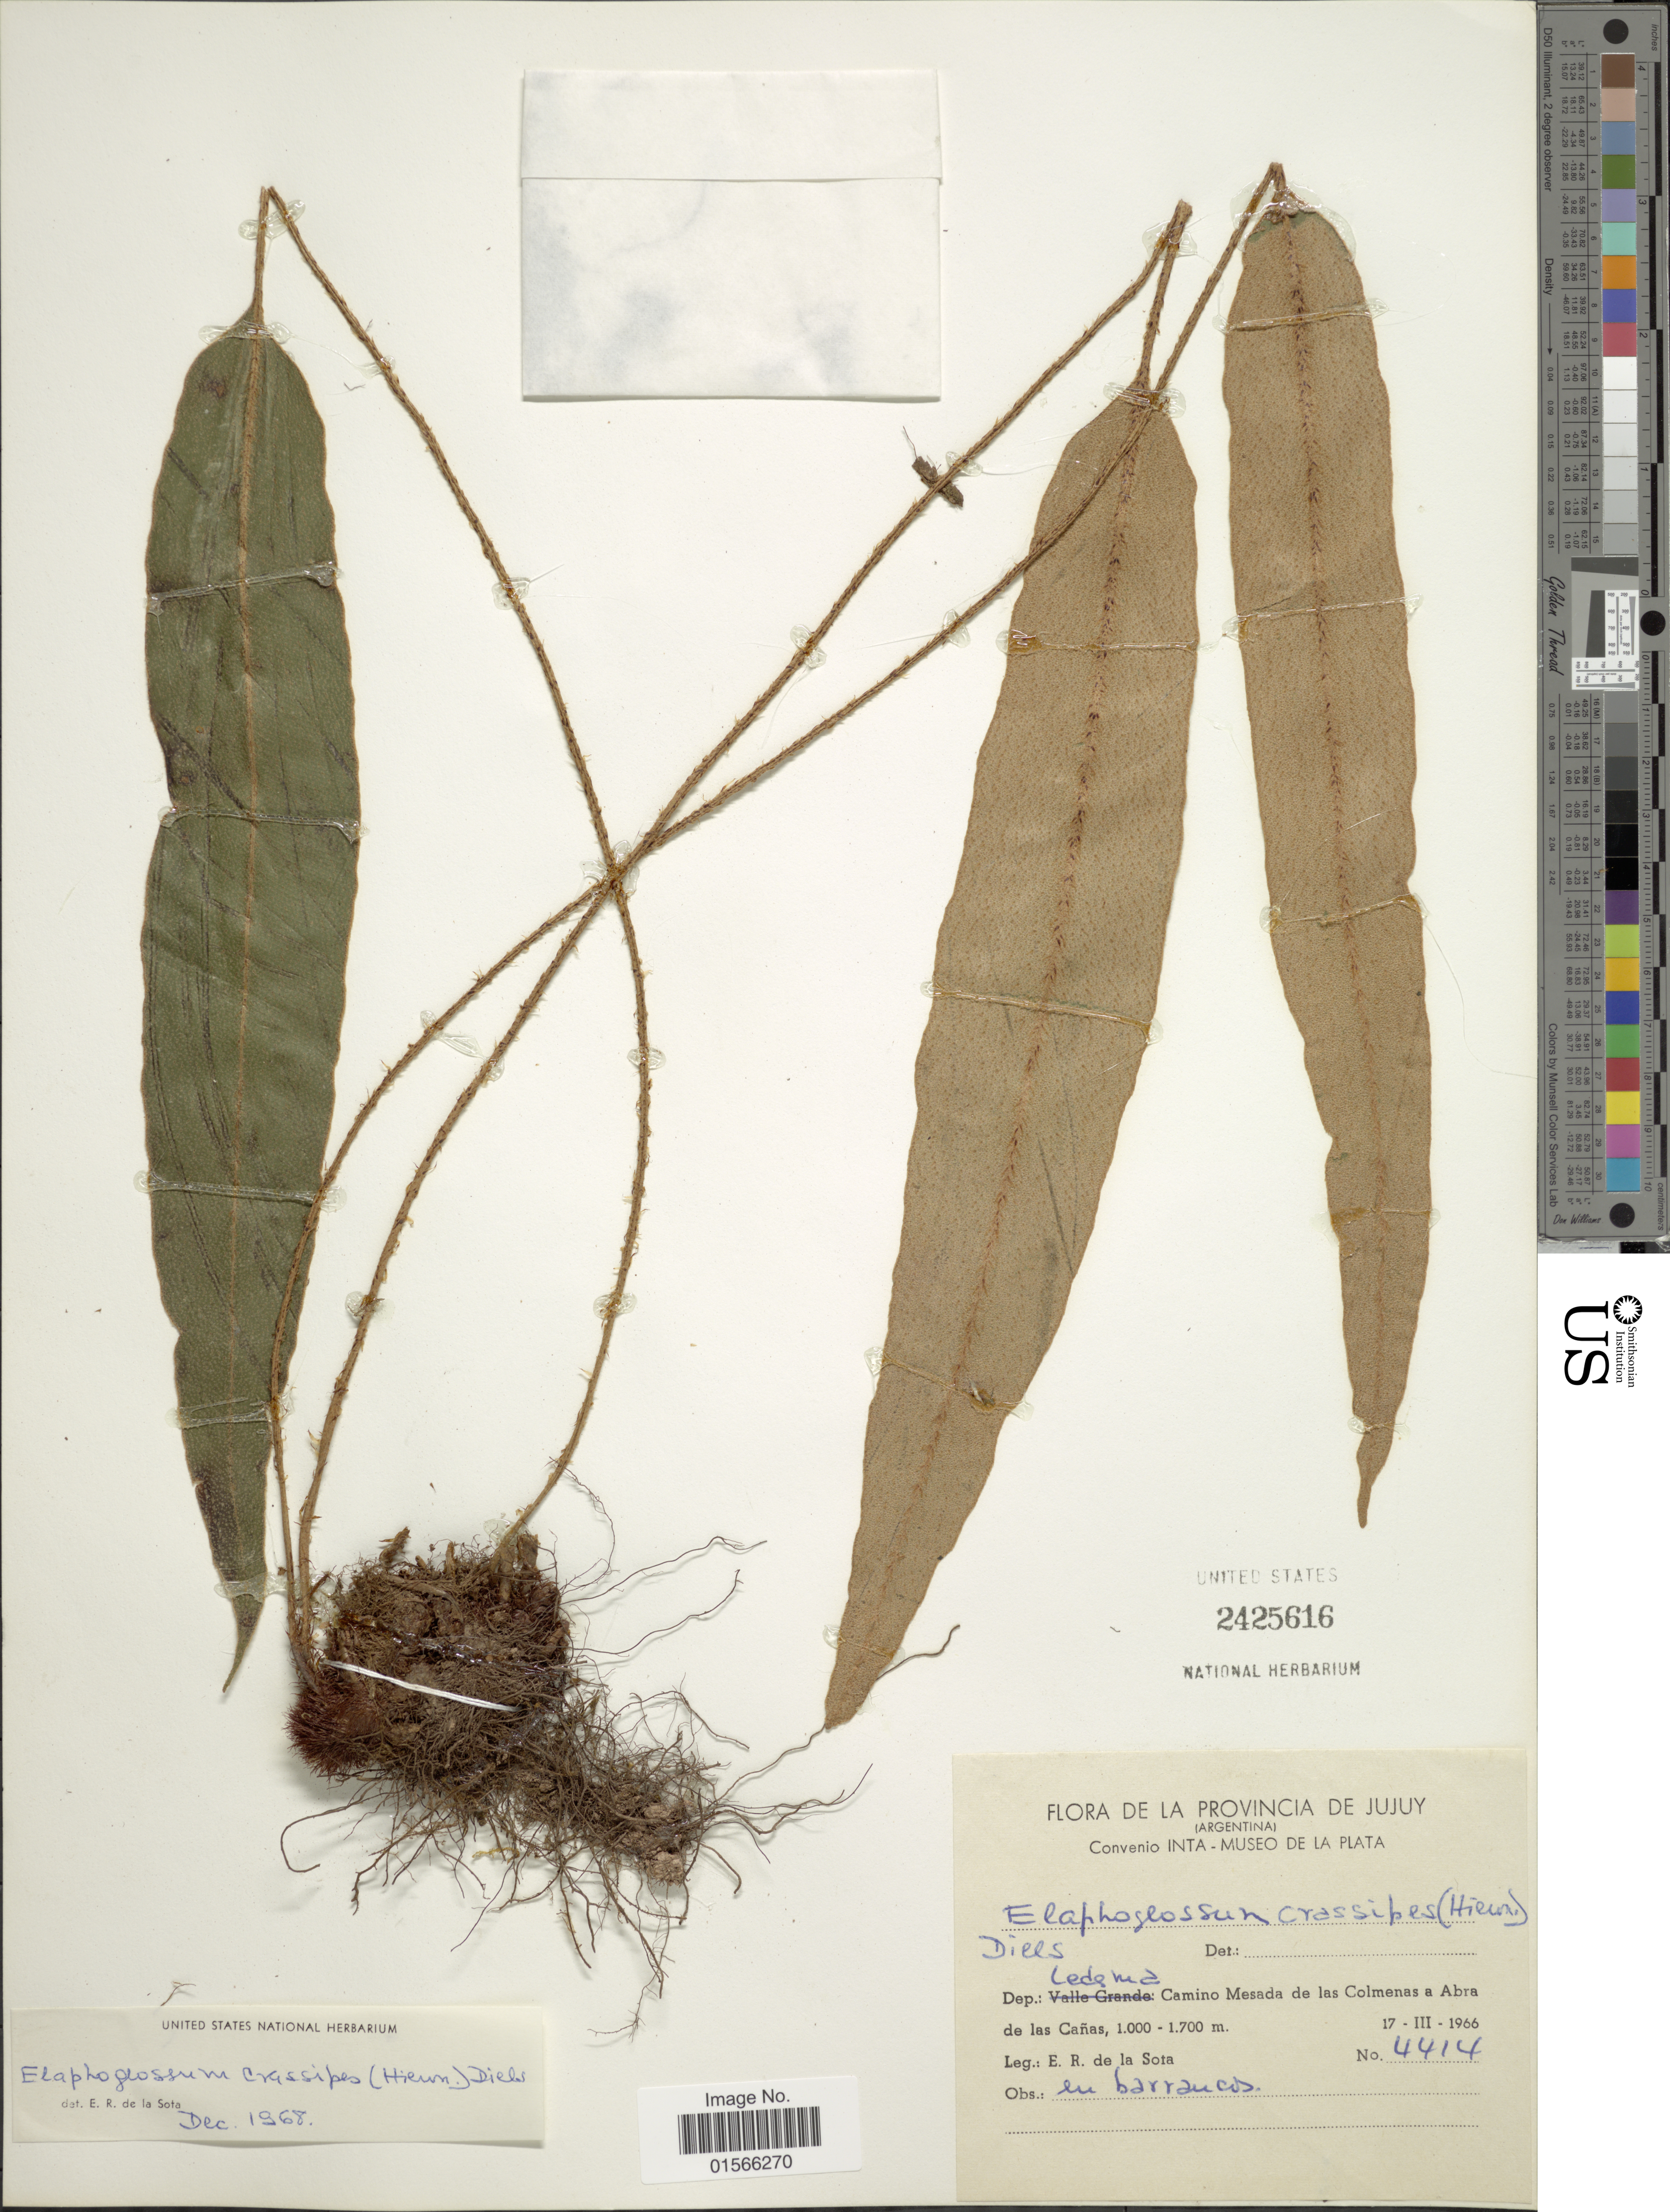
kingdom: Plantae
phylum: Tracheophyta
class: Polypodiopsida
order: Polypodiales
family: Dryopteridaceae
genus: Elaphoglossum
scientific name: Elaphoglossum crassipes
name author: (Hieron.) Diels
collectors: E. R. de la Sota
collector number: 4414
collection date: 1966-03-17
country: Argentina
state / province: Jujuy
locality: Convenio INTA -Museo de la Plata, Ledesma: Camino Mesada de las Colmenas a Abra de las Cañas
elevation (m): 1000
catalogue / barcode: US 2425616